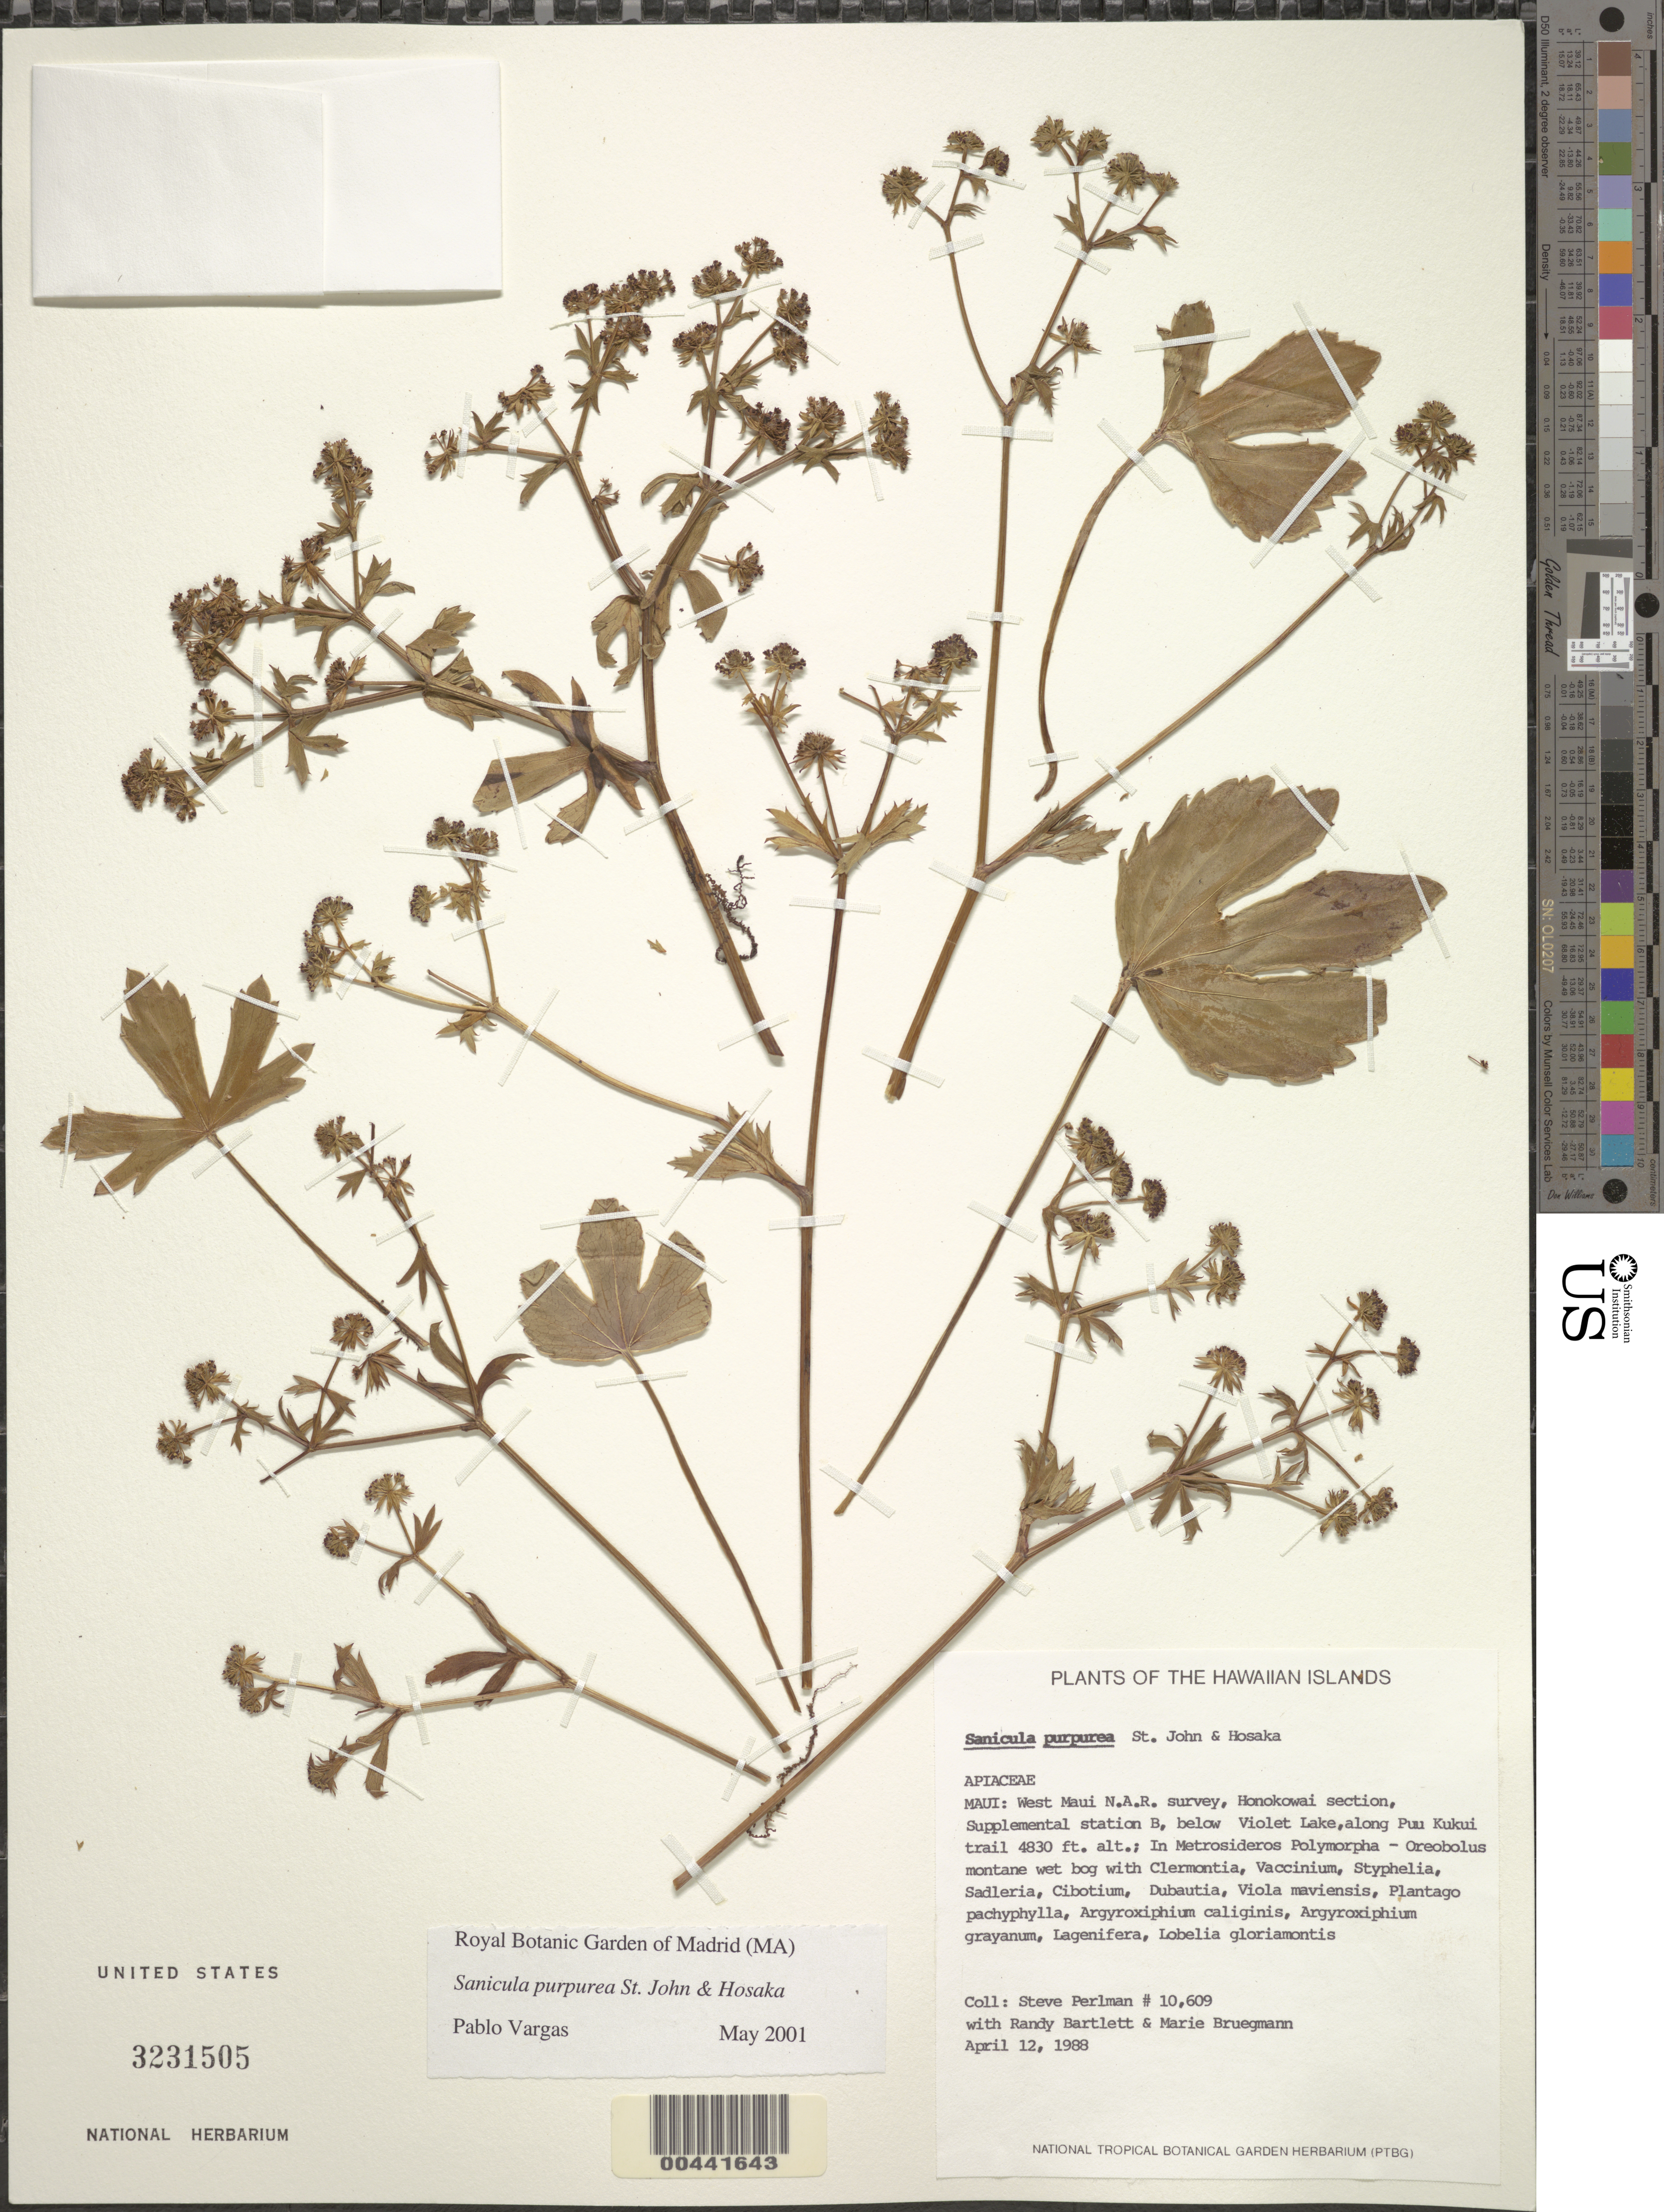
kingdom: Plantae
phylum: Tracheophyta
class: Magnoliopsida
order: Apiales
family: Apiaceae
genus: Sanicula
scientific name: Sanicula purpurea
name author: H. St. John & Hosaka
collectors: S. P. Perlman, R. Bartlett & M. Bruegmann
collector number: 10609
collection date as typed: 12 Apr 1988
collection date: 1988-04-12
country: United States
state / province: Hawaii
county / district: Maui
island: Maui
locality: W Maui NAR survey, Honokowai section, Supplemental station B, below Violet Lake, along Puu Kukui trail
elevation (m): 1472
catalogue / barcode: US 3231505